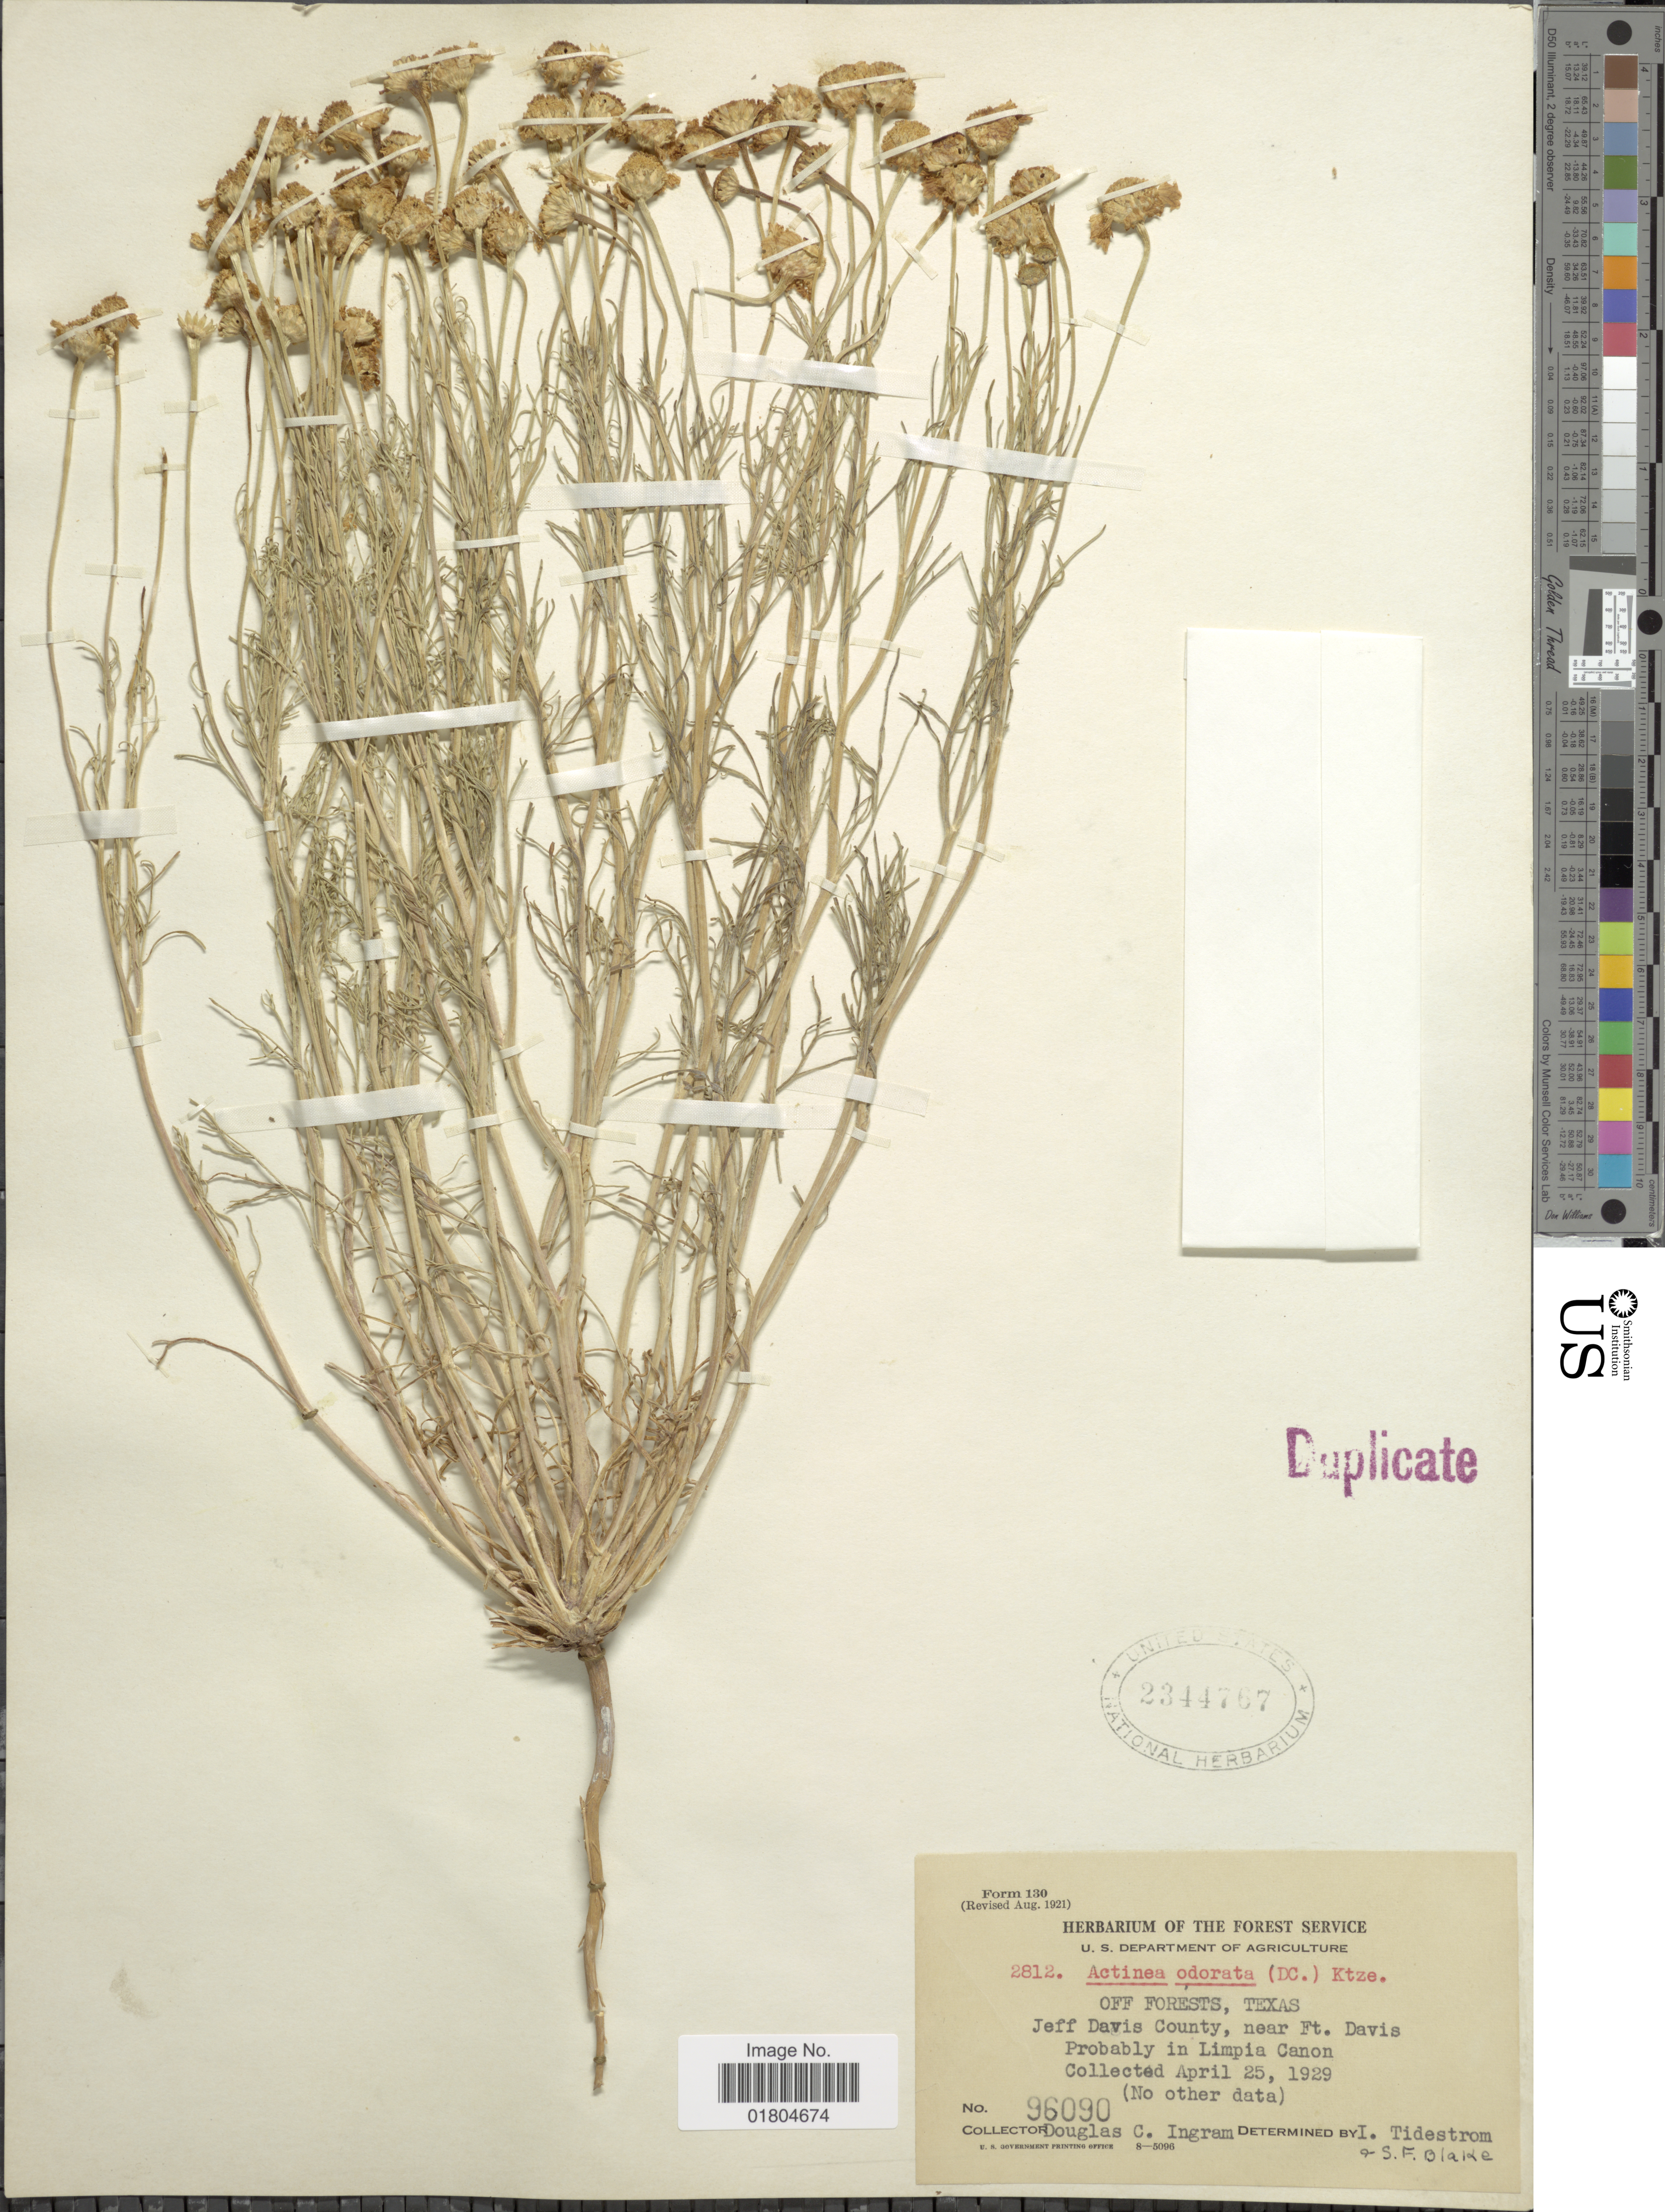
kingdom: Plantae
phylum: Tracheophyta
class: Magnoliopsida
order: Asterales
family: Asteraceae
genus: Hymenoxys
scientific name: Hymenoxys odorata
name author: DC.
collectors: D. C. Ingram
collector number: B. 2812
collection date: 1929-04-25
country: United States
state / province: Texas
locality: Off Forests. Jeff Davis County, near Ft. Davis. Probably in Limpia Canon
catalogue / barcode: US 2344767